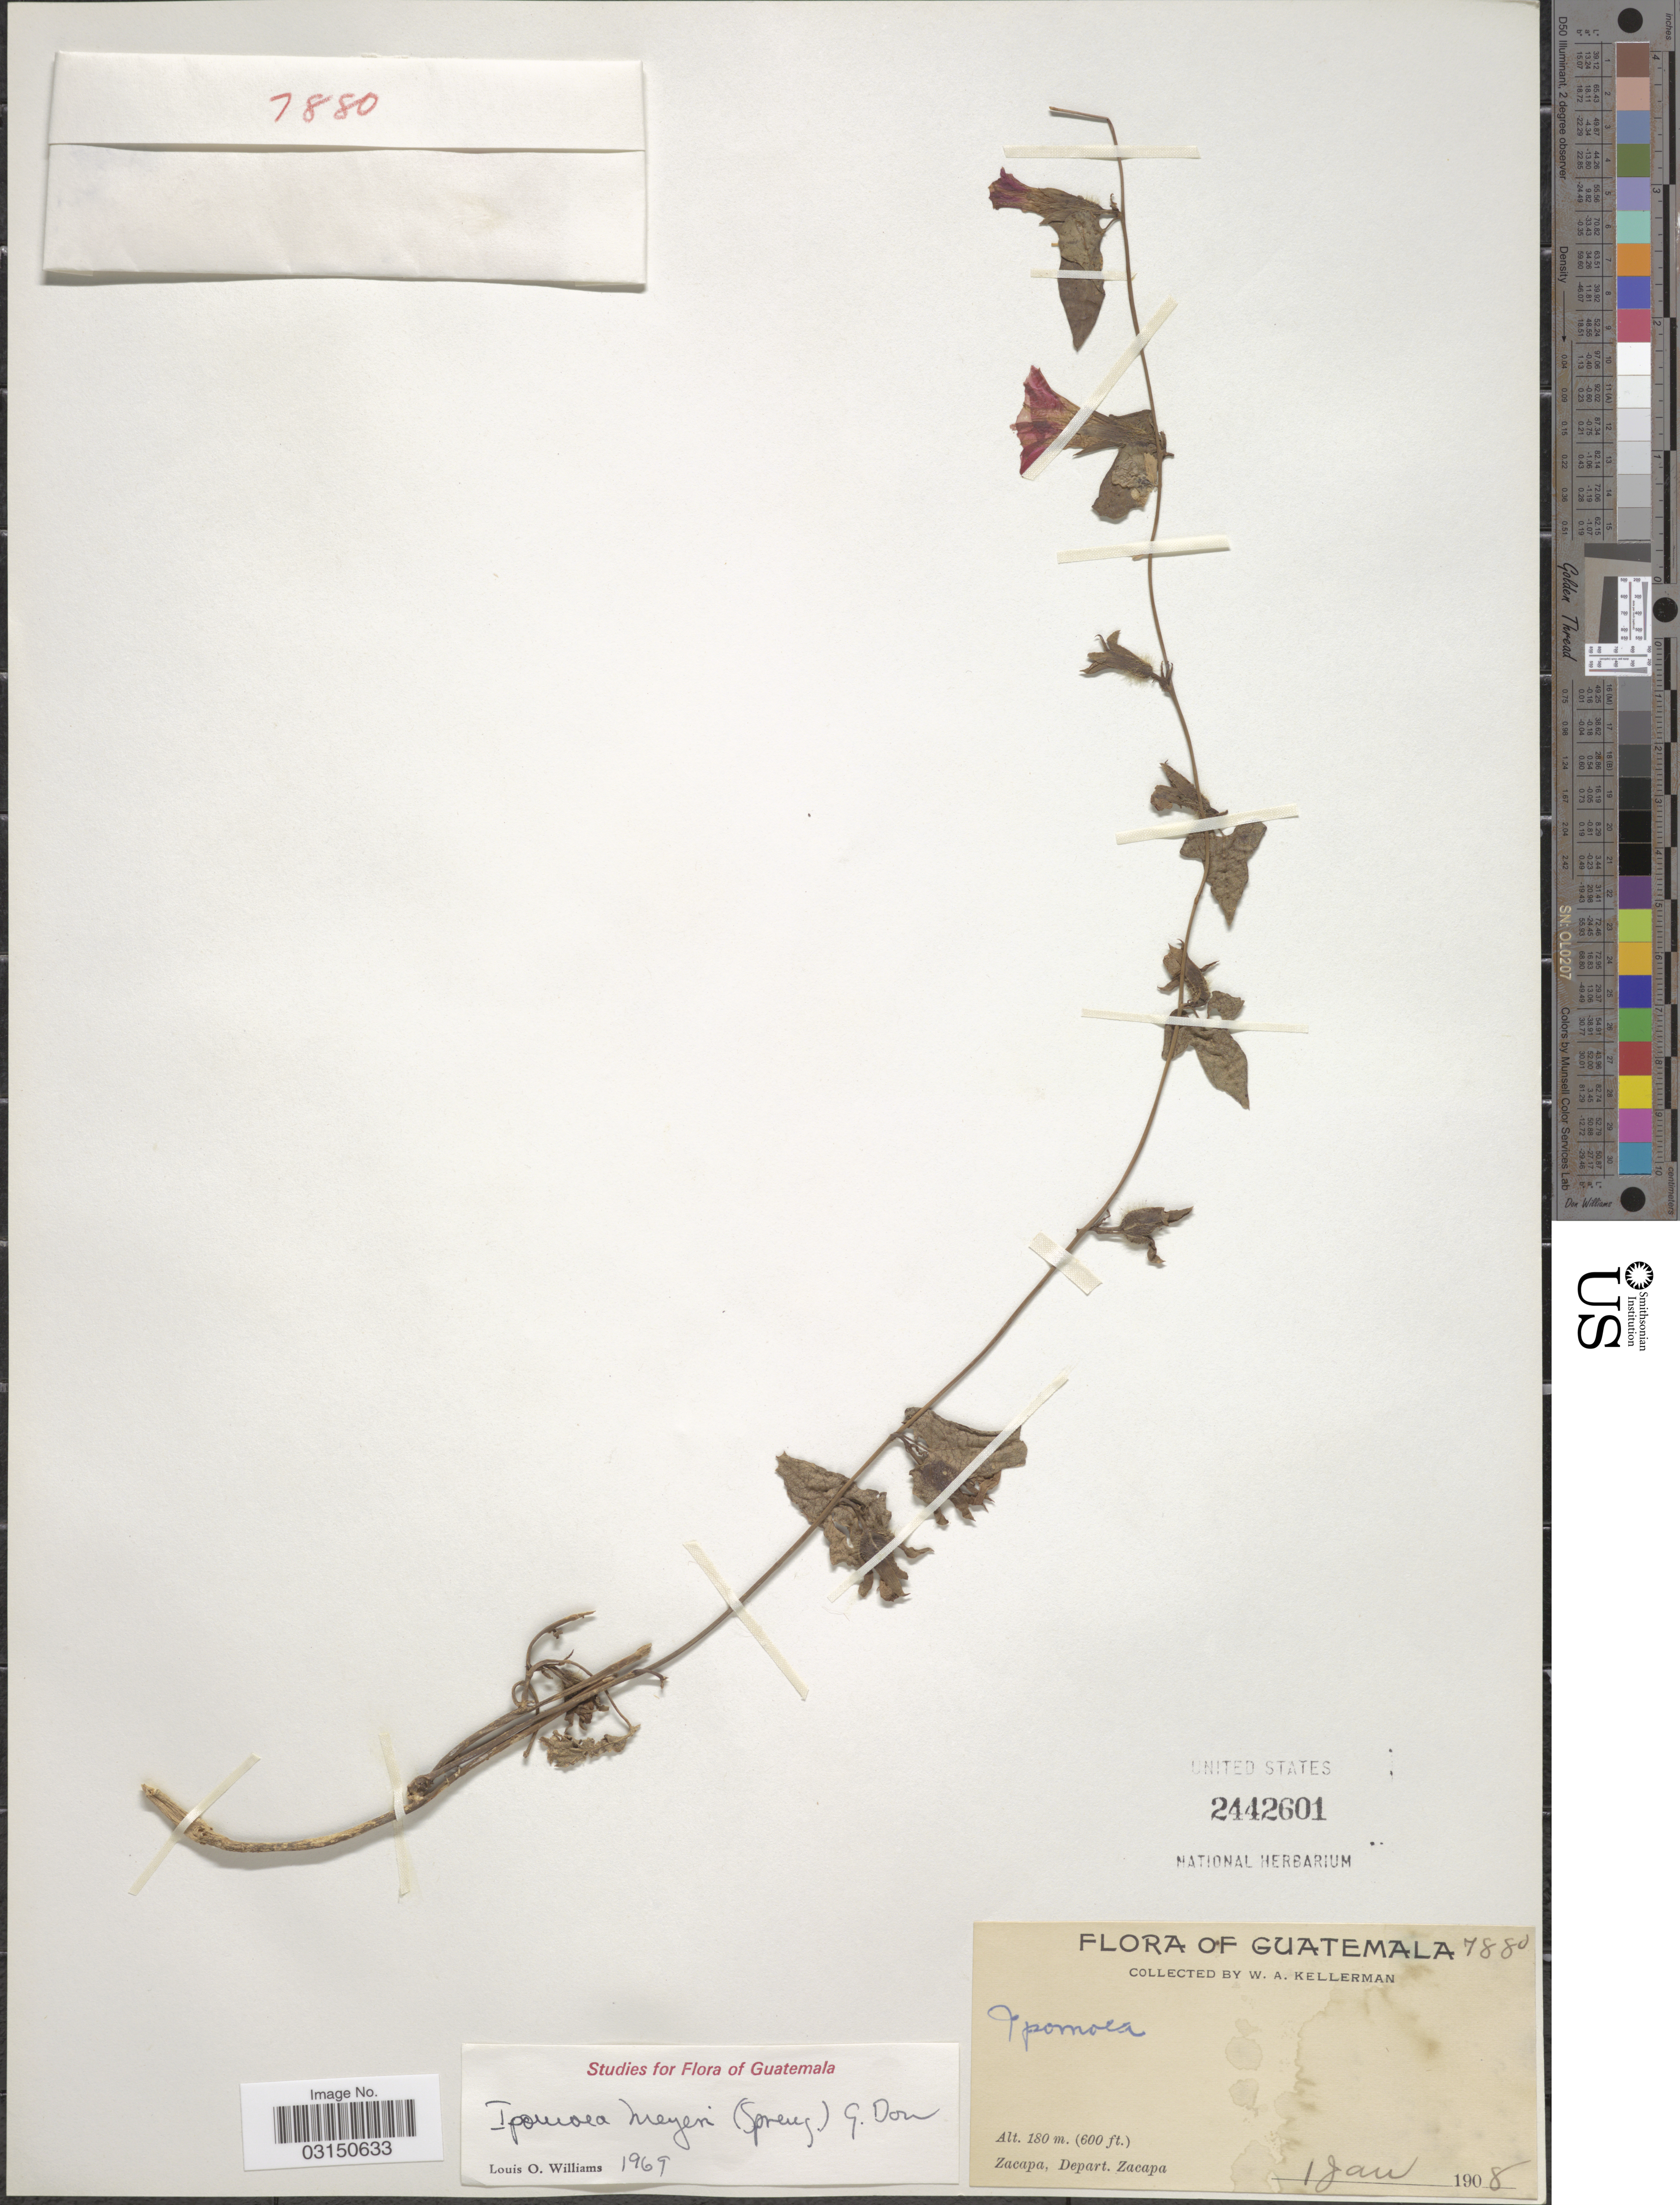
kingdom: Plantae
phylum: Tracheophyta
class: Magnoliopsida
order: Solanales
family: Convolvulaceae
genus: Ipomoea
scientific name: Ipomoea meyeri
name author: (Spreng.) G. Don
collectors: W. Kellerman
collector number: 7880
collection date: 1908-01-01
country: Guatemala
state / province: Zacapa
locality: Zacapa, Depart. Zacapa.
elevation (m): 180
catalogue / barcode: US 2442601